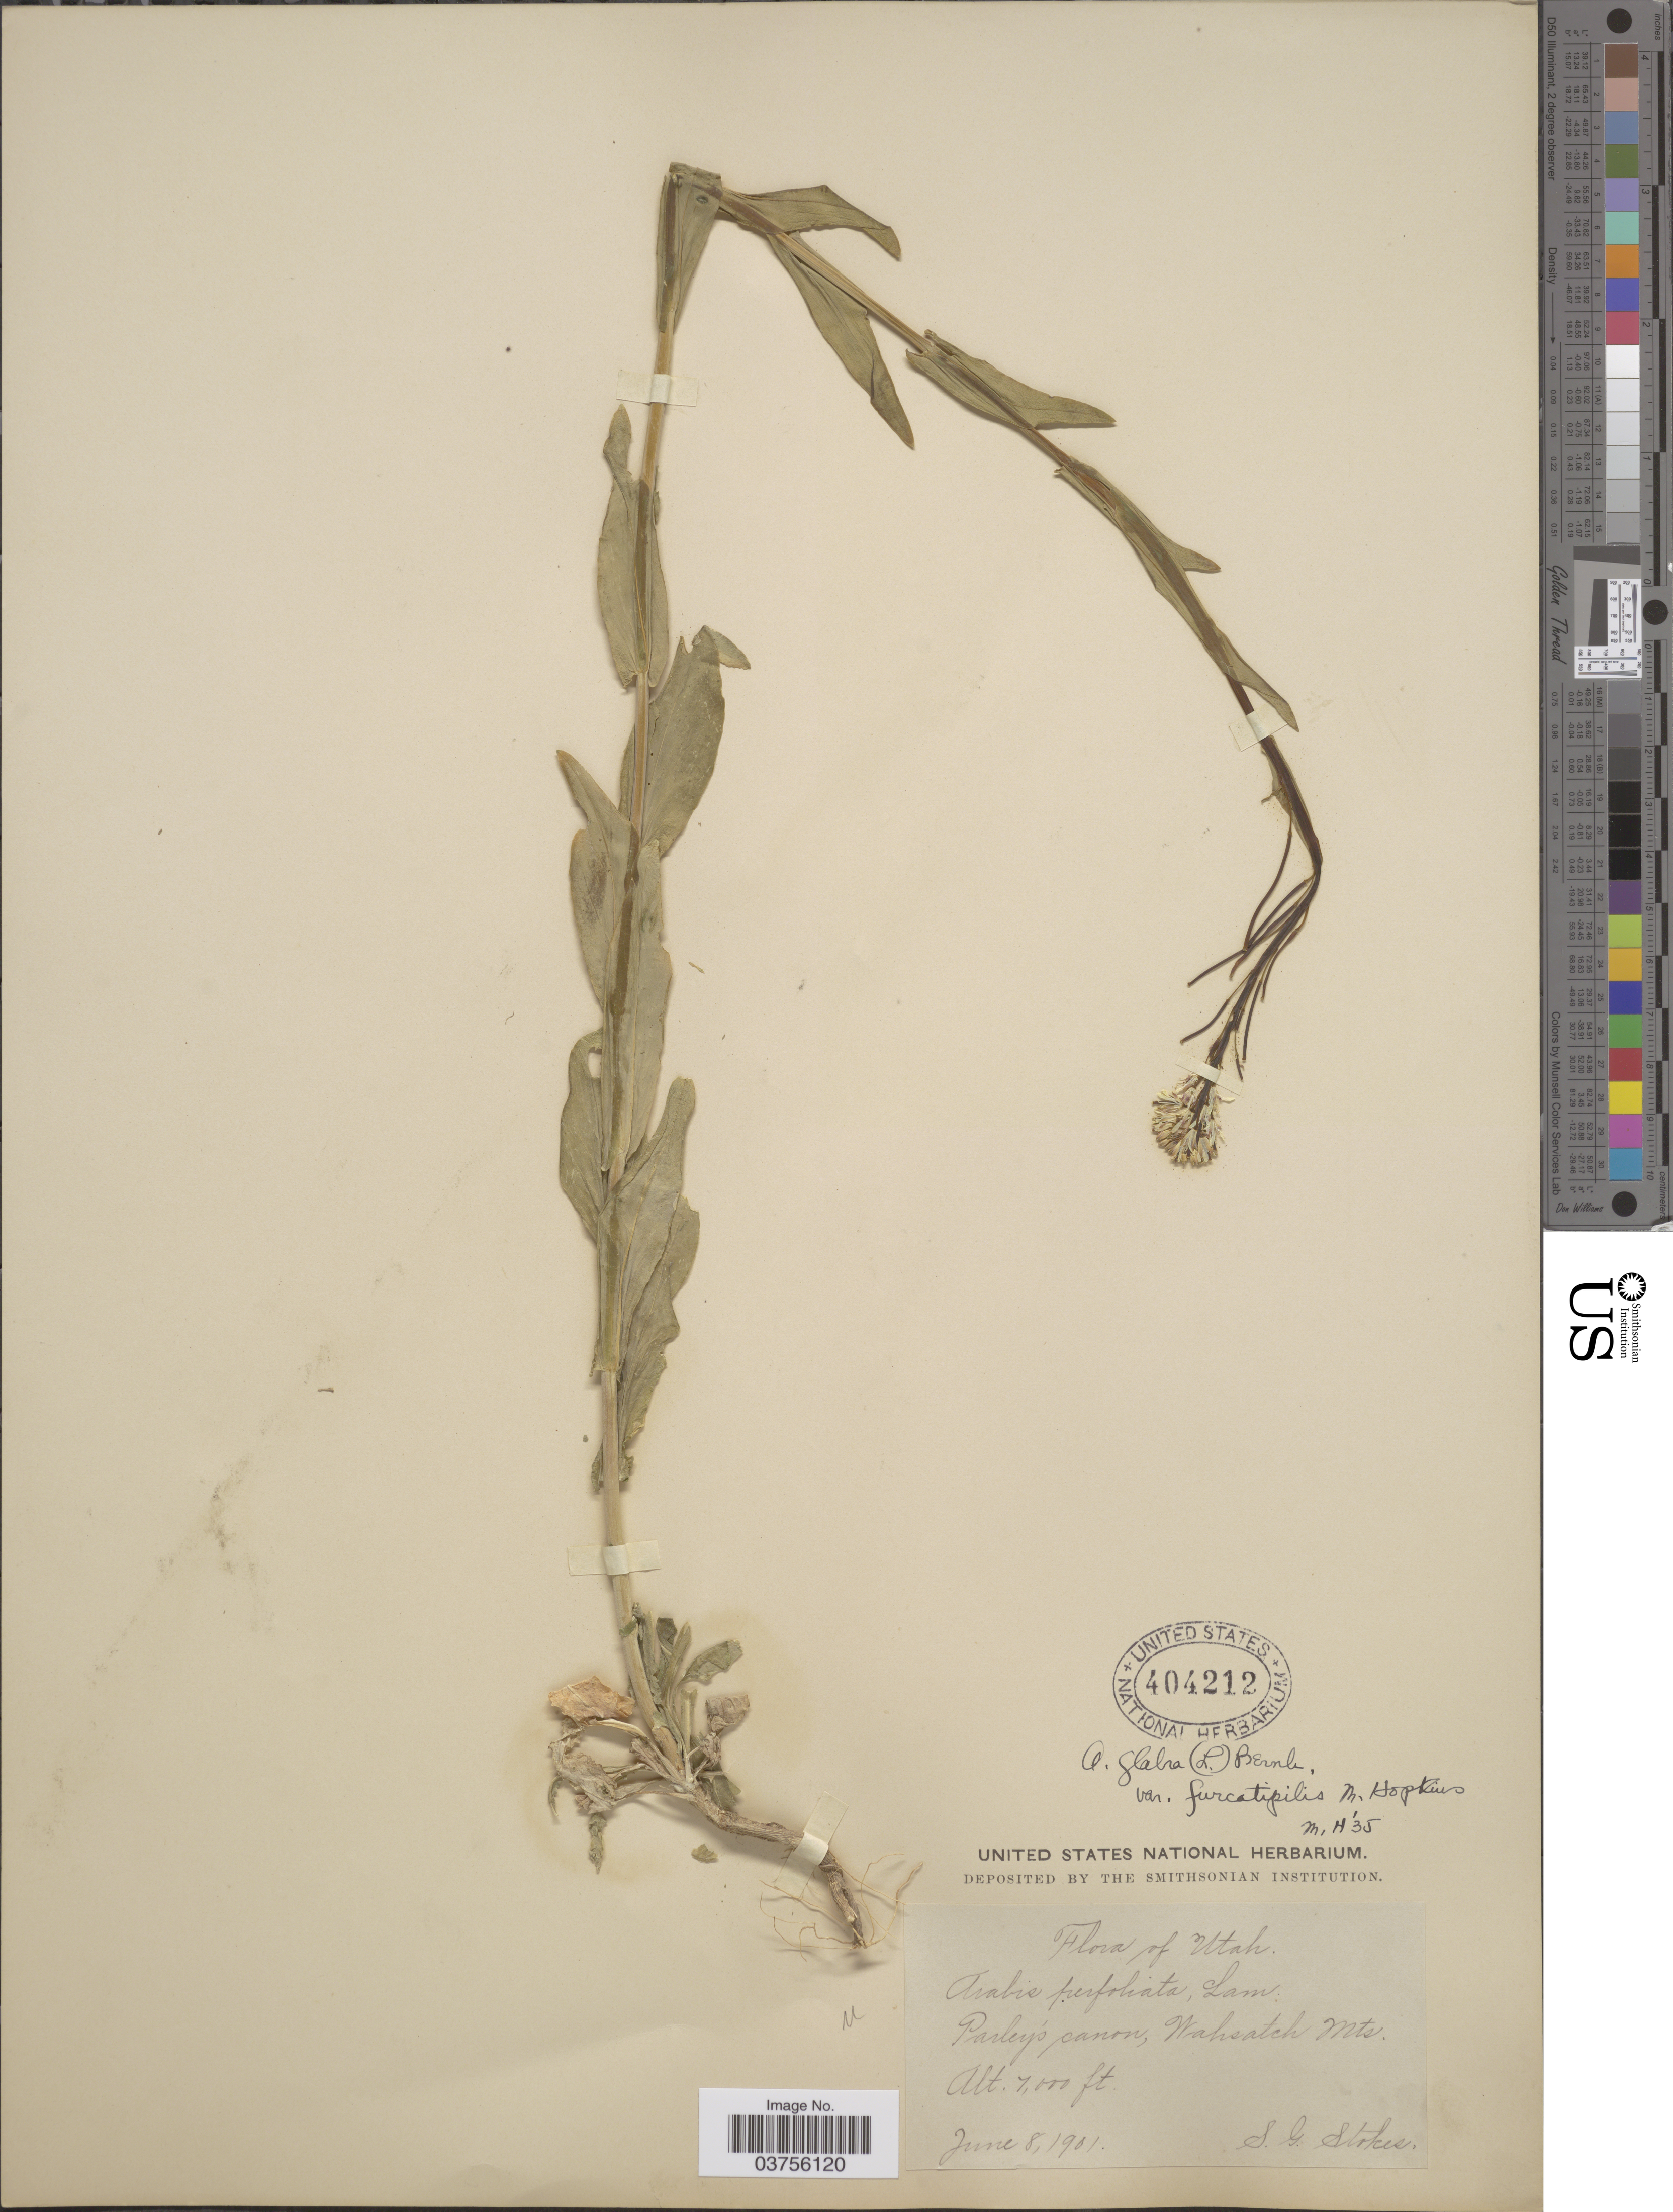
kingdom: Plantae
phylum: Tracheophyta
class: Magnoliopsida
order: Brassicales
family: Brassicaceae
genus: Turritis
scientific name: Turritis glabra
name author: L.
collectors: S. G. Stokes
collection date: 1901-06-08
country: United States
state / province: Utah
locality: Parley's canon, Wahsatch Mts.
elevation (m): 2134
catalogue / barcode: US 404212